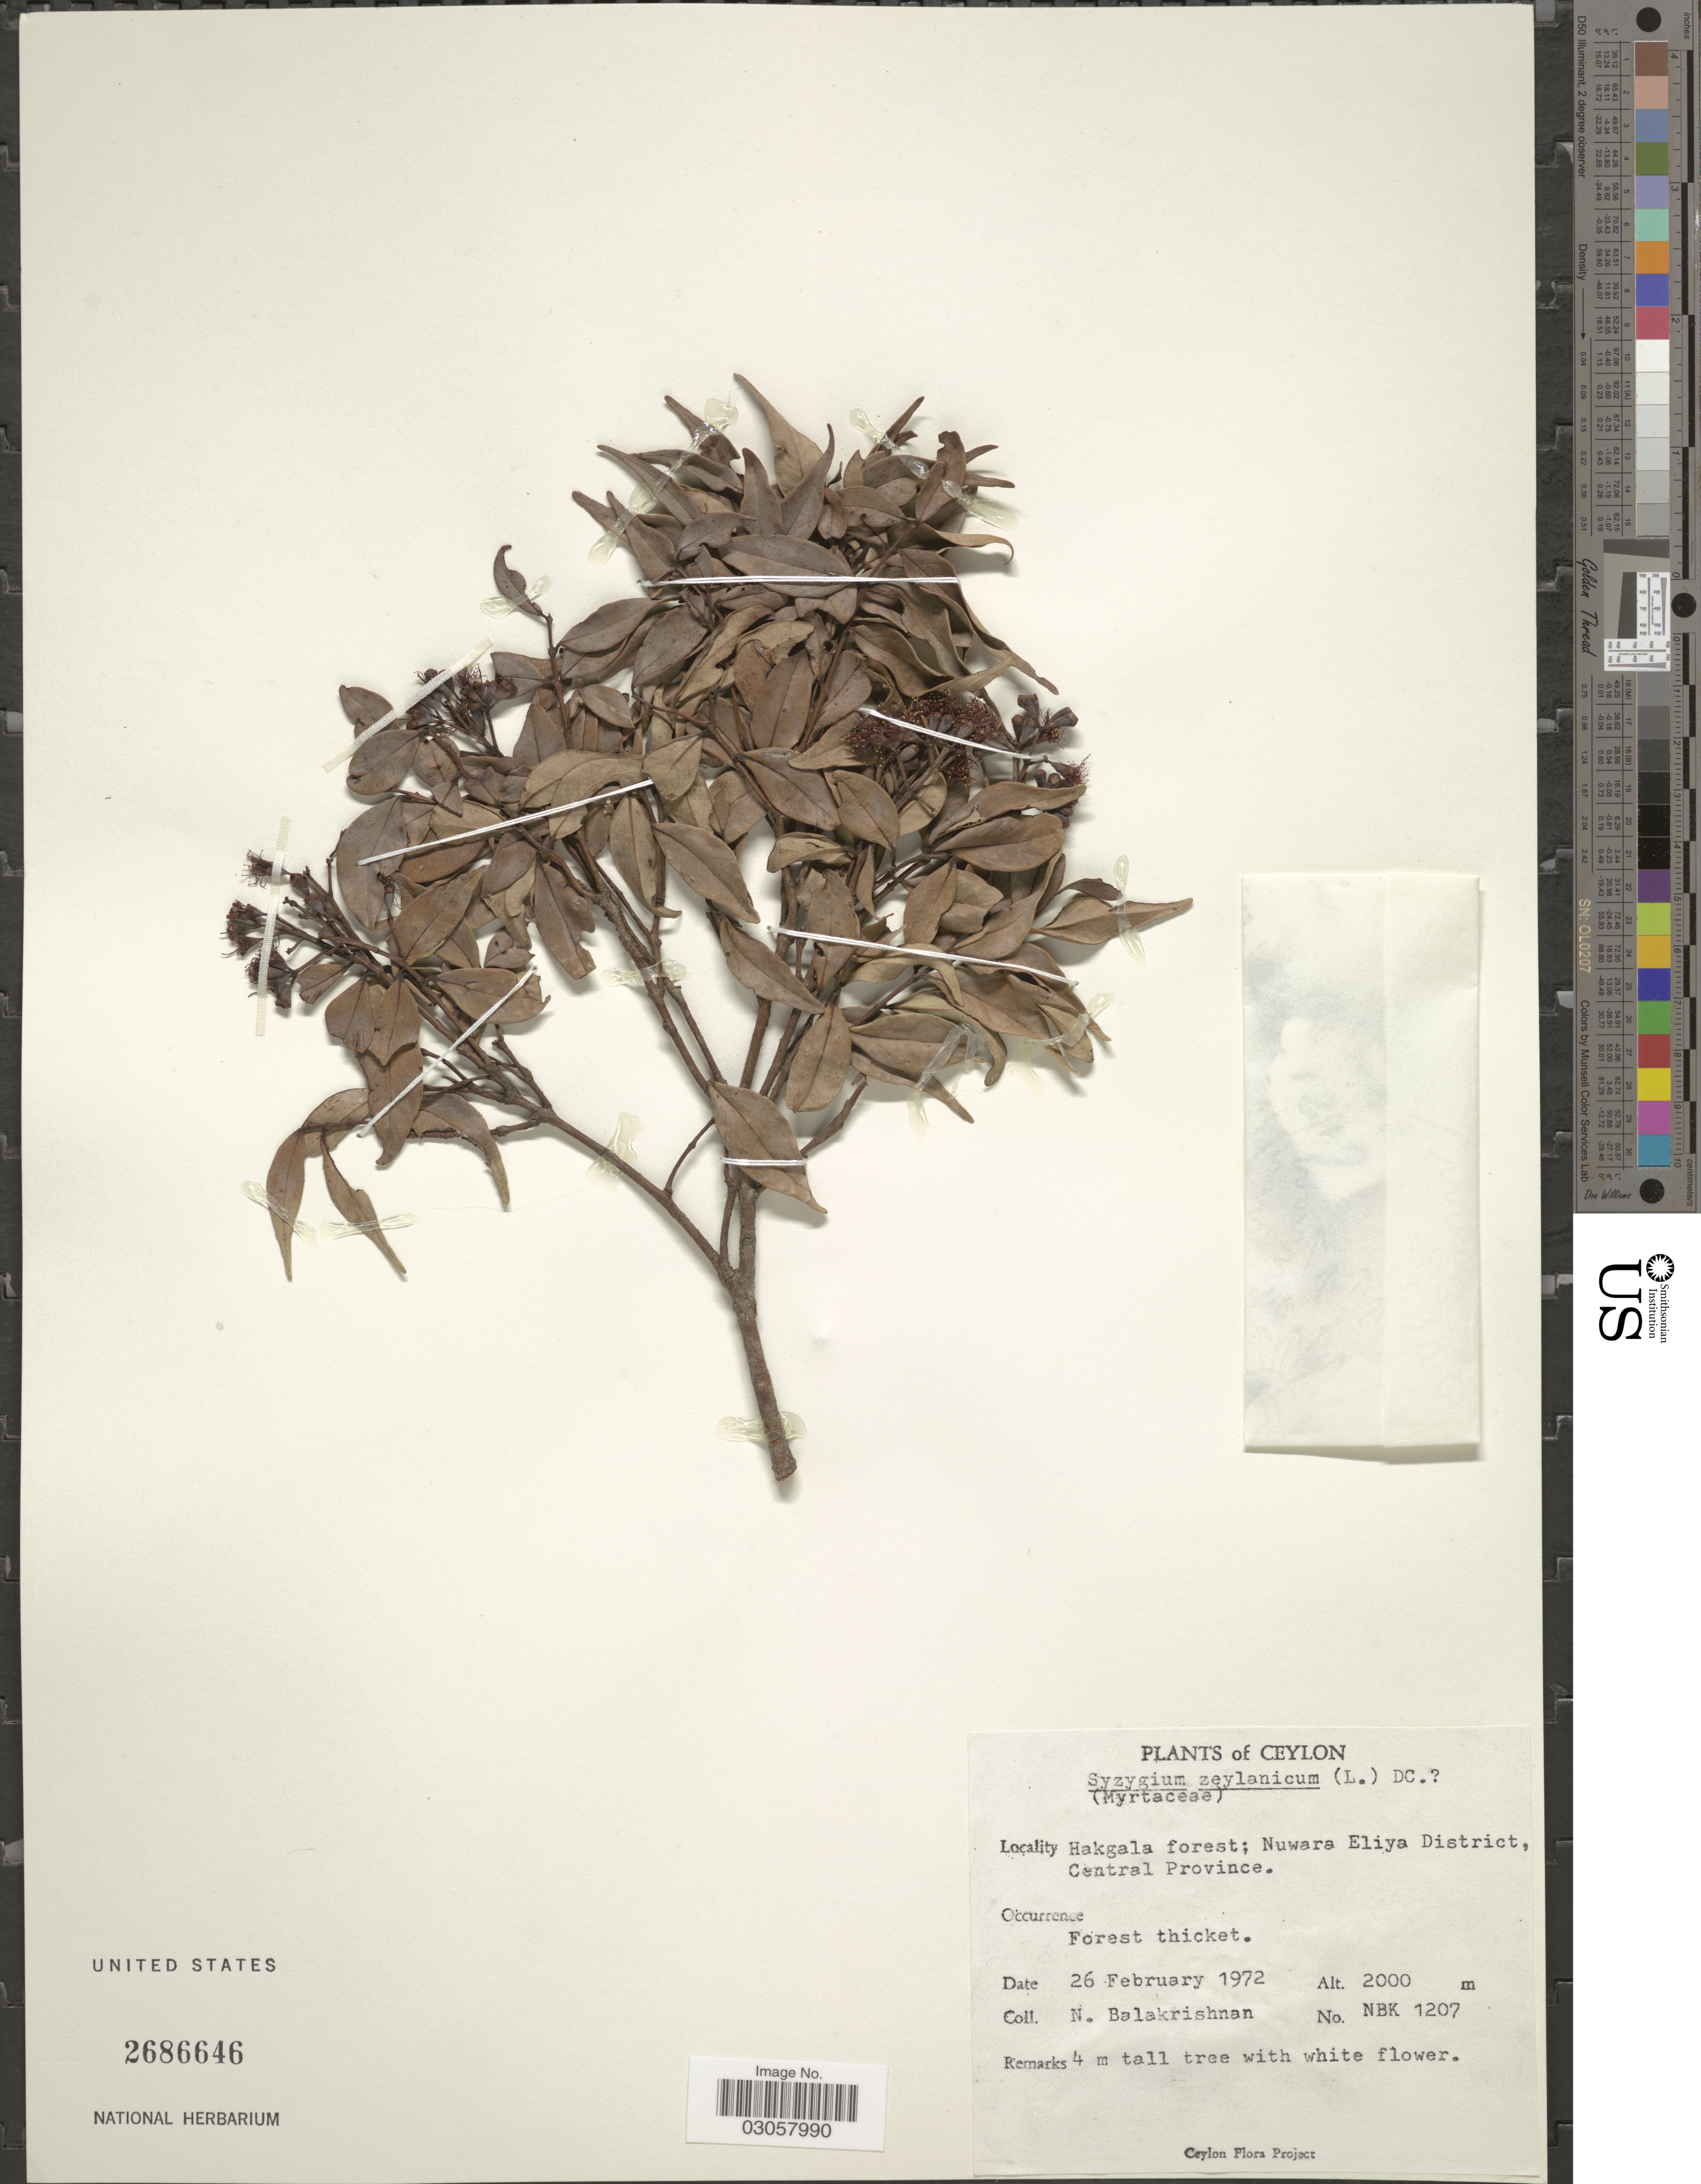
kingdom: Plantae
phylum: Tracheophyta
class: Magnoliopsida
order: Myrtales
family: Myrtaceae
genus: Syzygium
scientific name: Syzygium zeylanicum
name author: (L.) DC.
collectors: N. Balakrishnan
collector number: NBK 1207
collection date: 1972-02-26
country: Sri Lanka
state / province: Central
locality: Ceylon. Hakgala forest; Nuwara Eliya District.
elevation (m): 2000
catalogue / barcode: US 2686646